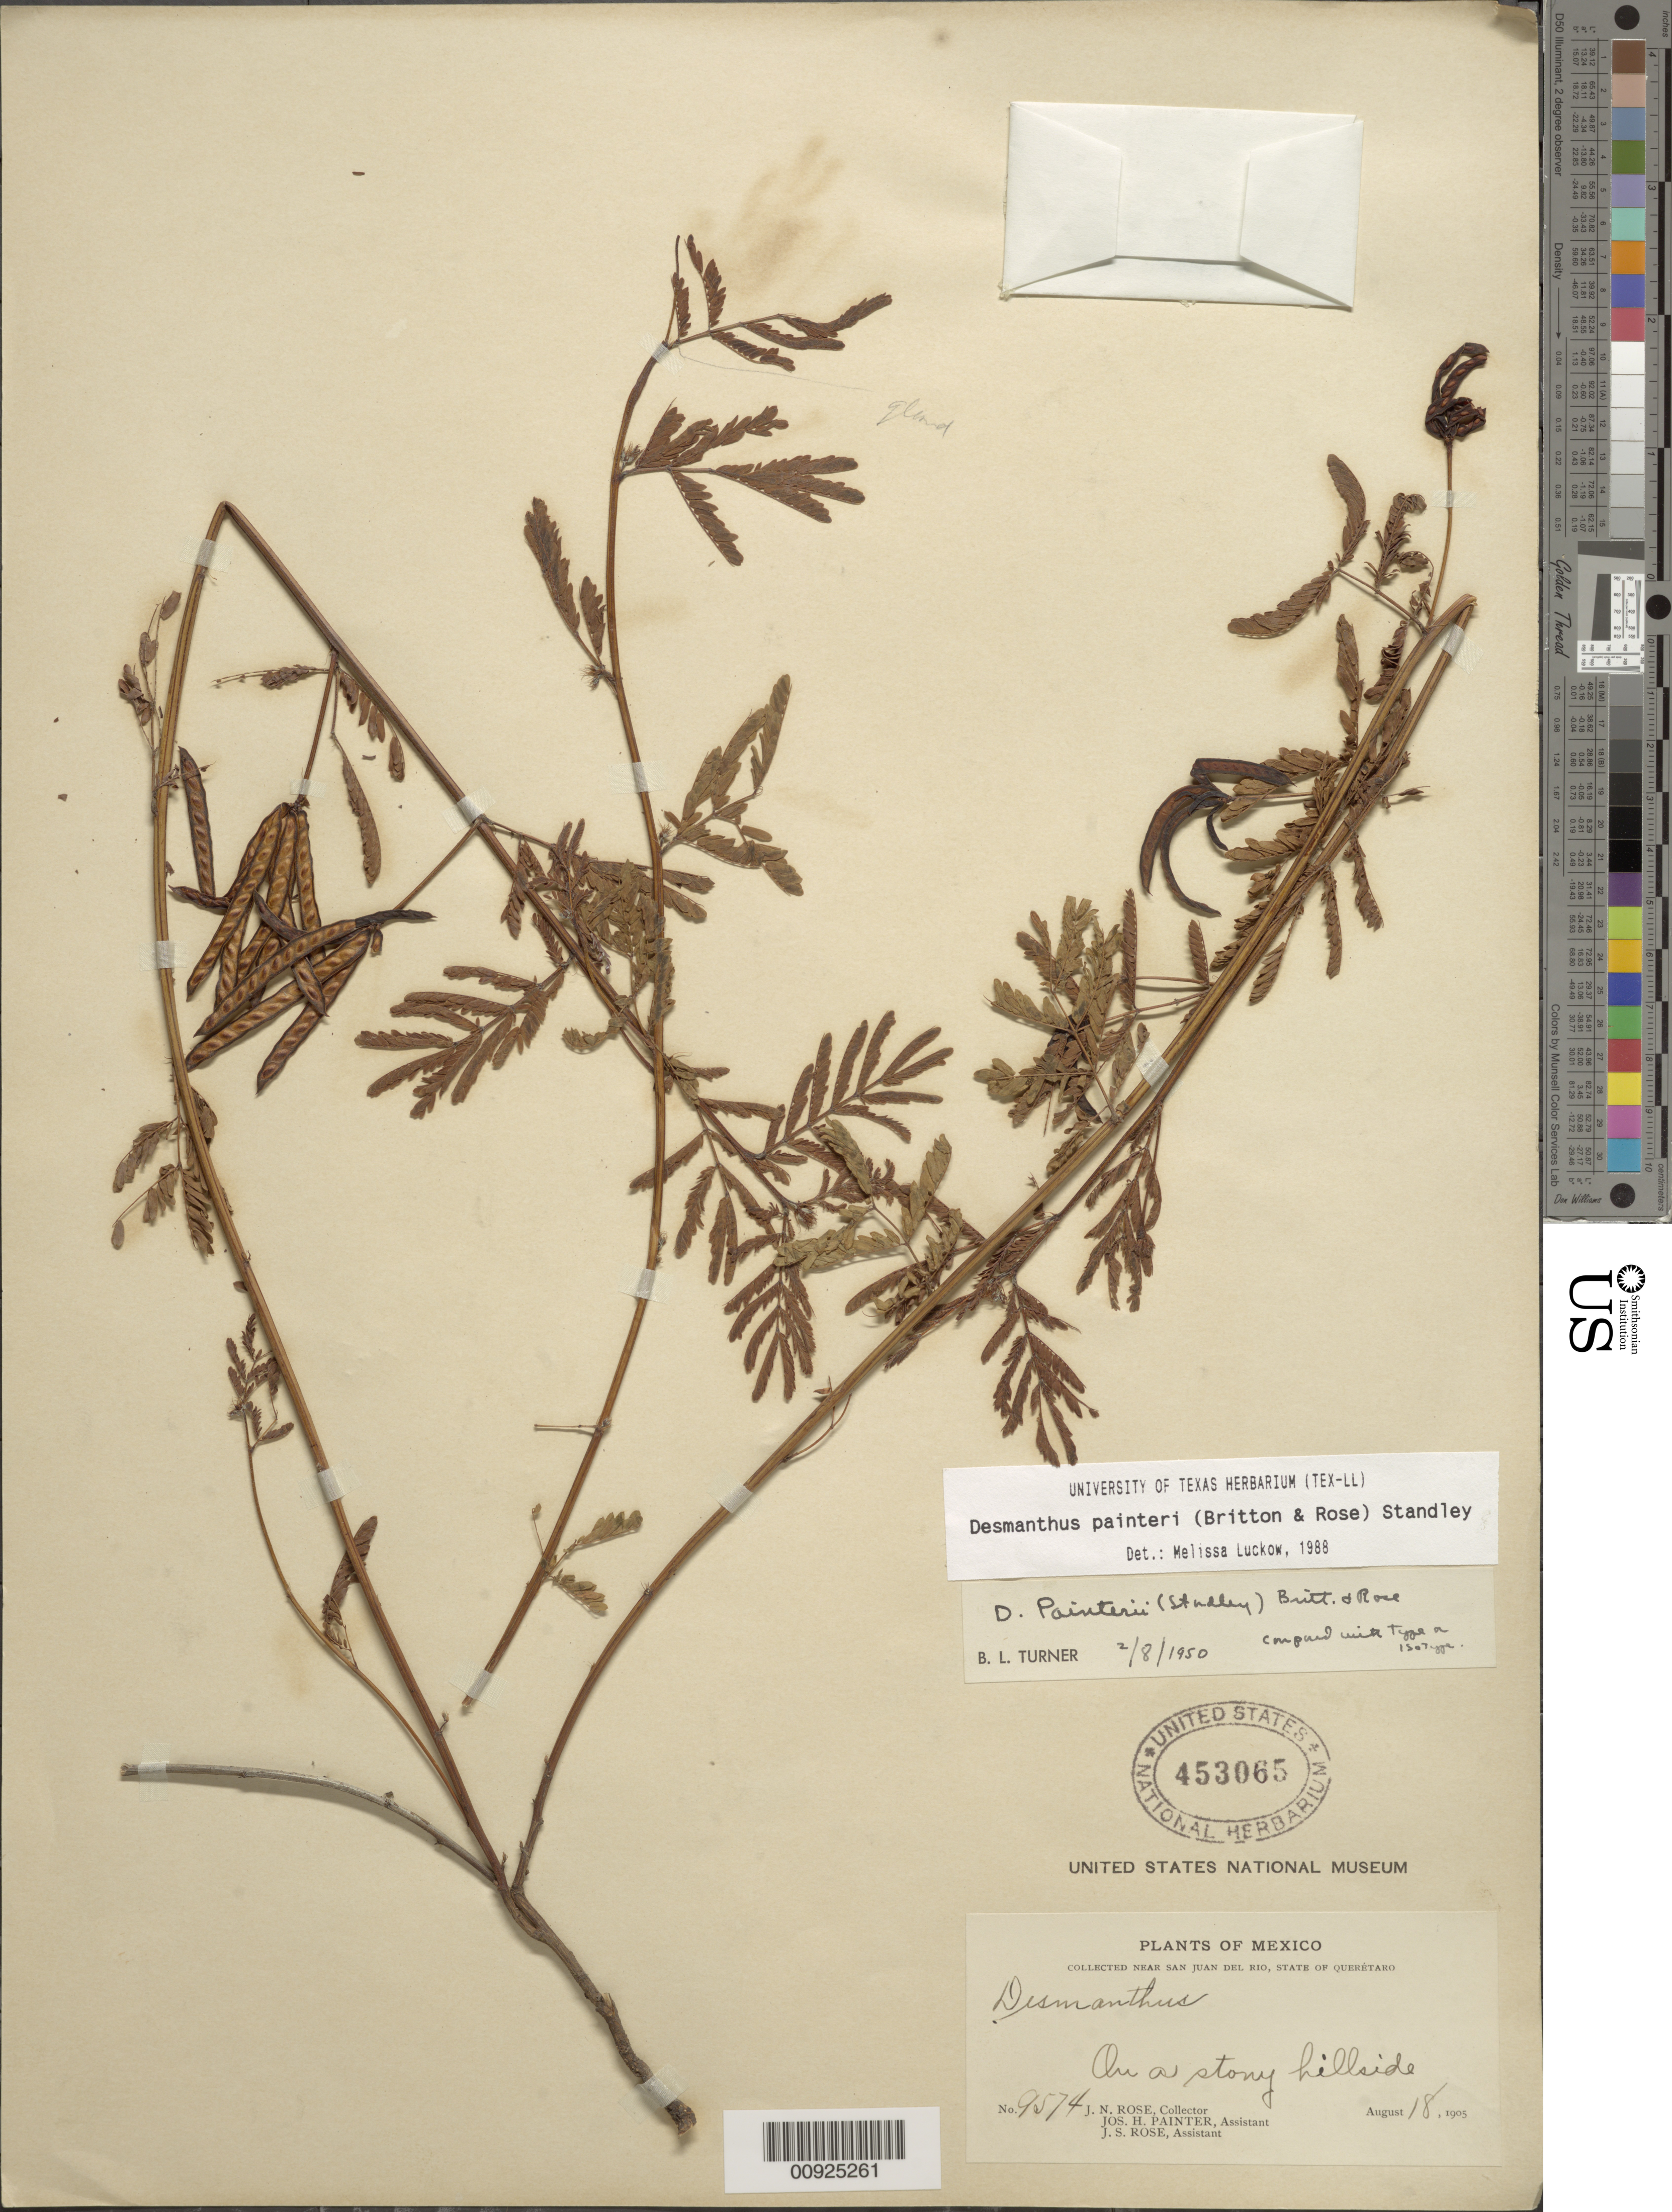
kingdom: Plantae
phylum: Tracheophyta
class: Magnoliopsida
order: Fabales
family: Fabaceae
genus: Desmanthus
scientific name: Desmanthus painteri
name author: (Britton) Standl.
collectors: J. N. Rose, J. H. Painter & J. S. Rose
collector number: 9574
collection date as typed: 18 Aug 1905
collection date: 1905-08-18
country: Mexico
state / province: Querétaro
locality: Near San Juan del Río, State of Querétaro.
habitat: On a stony hillside.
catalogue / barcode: US 453065